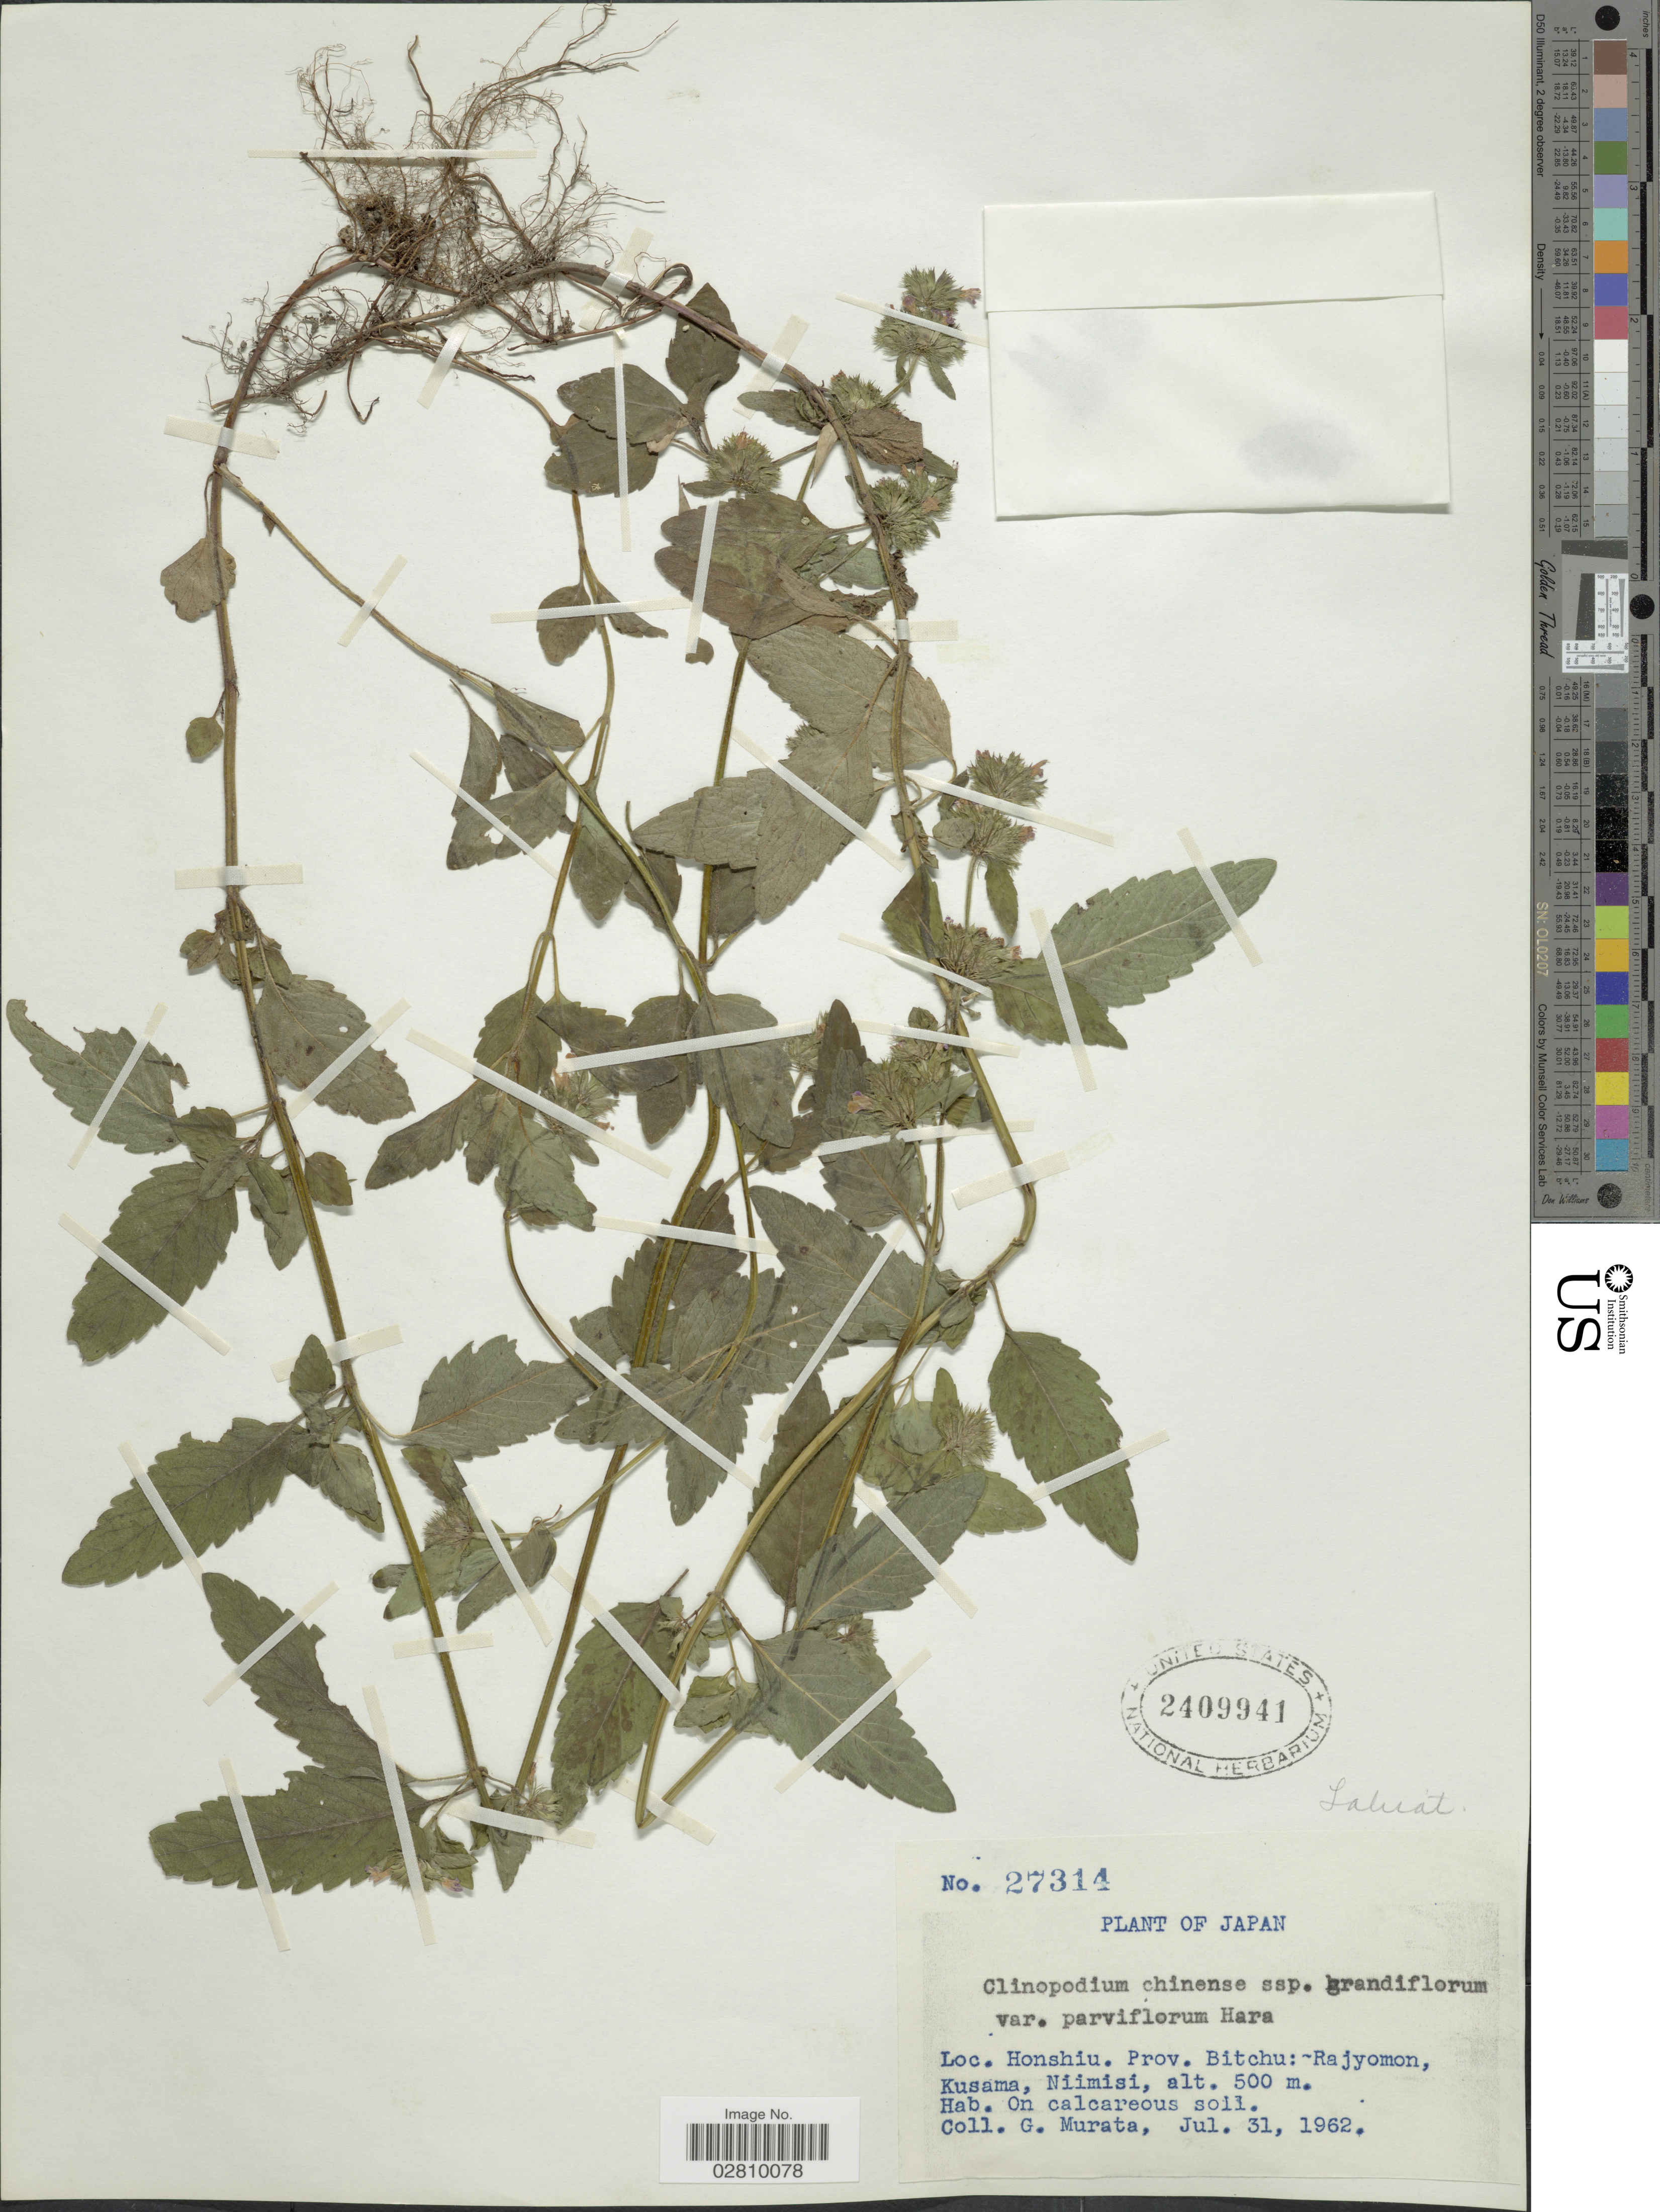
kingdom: Plantae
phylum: Tracheophyta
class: Magnoliopsida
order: Lamiales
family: Lamiaceae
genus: Calamintha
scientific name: Calamintha chinensis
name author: Benth.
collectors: G. Murata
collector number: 27314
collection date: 1962-07-31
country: Japan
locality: Honshiu. Prov. Bitchu: Rajyomon, Kusama, Niimisi.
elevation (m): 500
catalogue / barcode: US 2409941